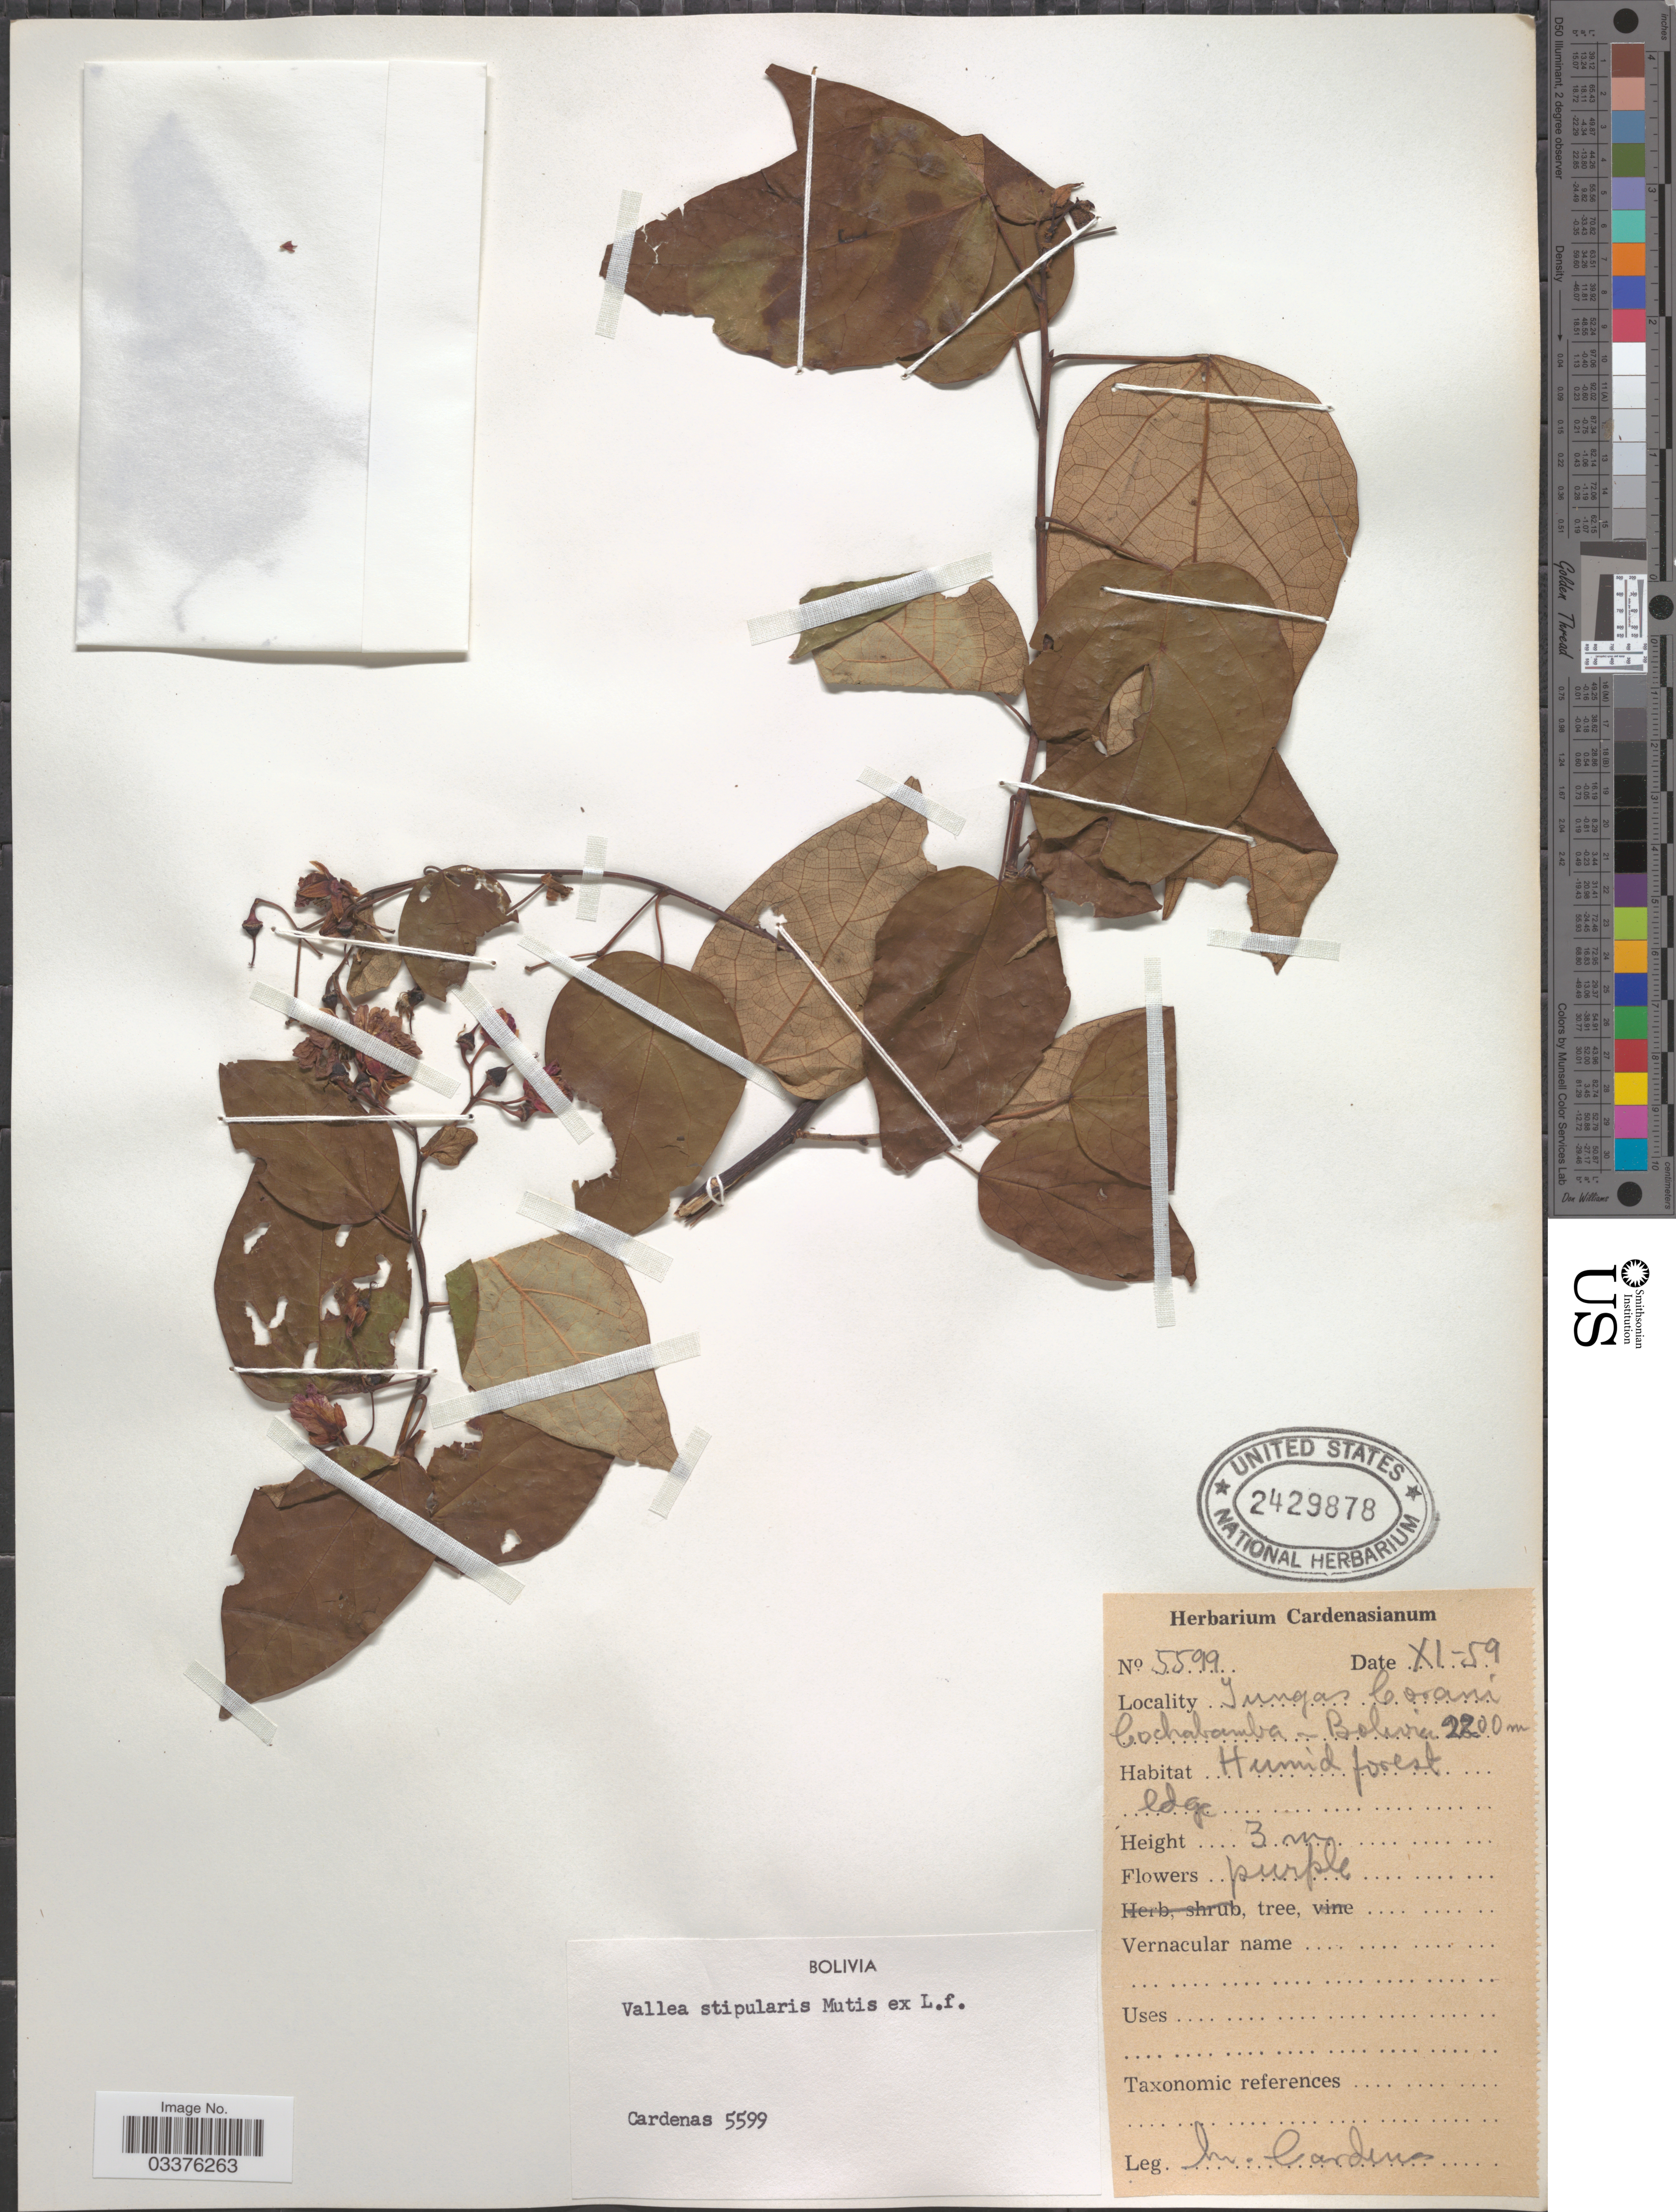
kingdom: Plantae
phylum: Tracheophyta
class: Magnoliopsida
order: Oxalidales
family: Elaeocarpaceae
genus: Vallea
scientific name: Vallea stipularis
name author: L. f.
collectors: M. Cárdenas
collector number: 5599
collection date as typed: Transcribed d/m/y: /11/59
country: Bolivia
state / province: Cochabamba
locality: Yungas Corani. Humid forest edge.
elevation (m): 2200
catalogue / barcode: US 2429878